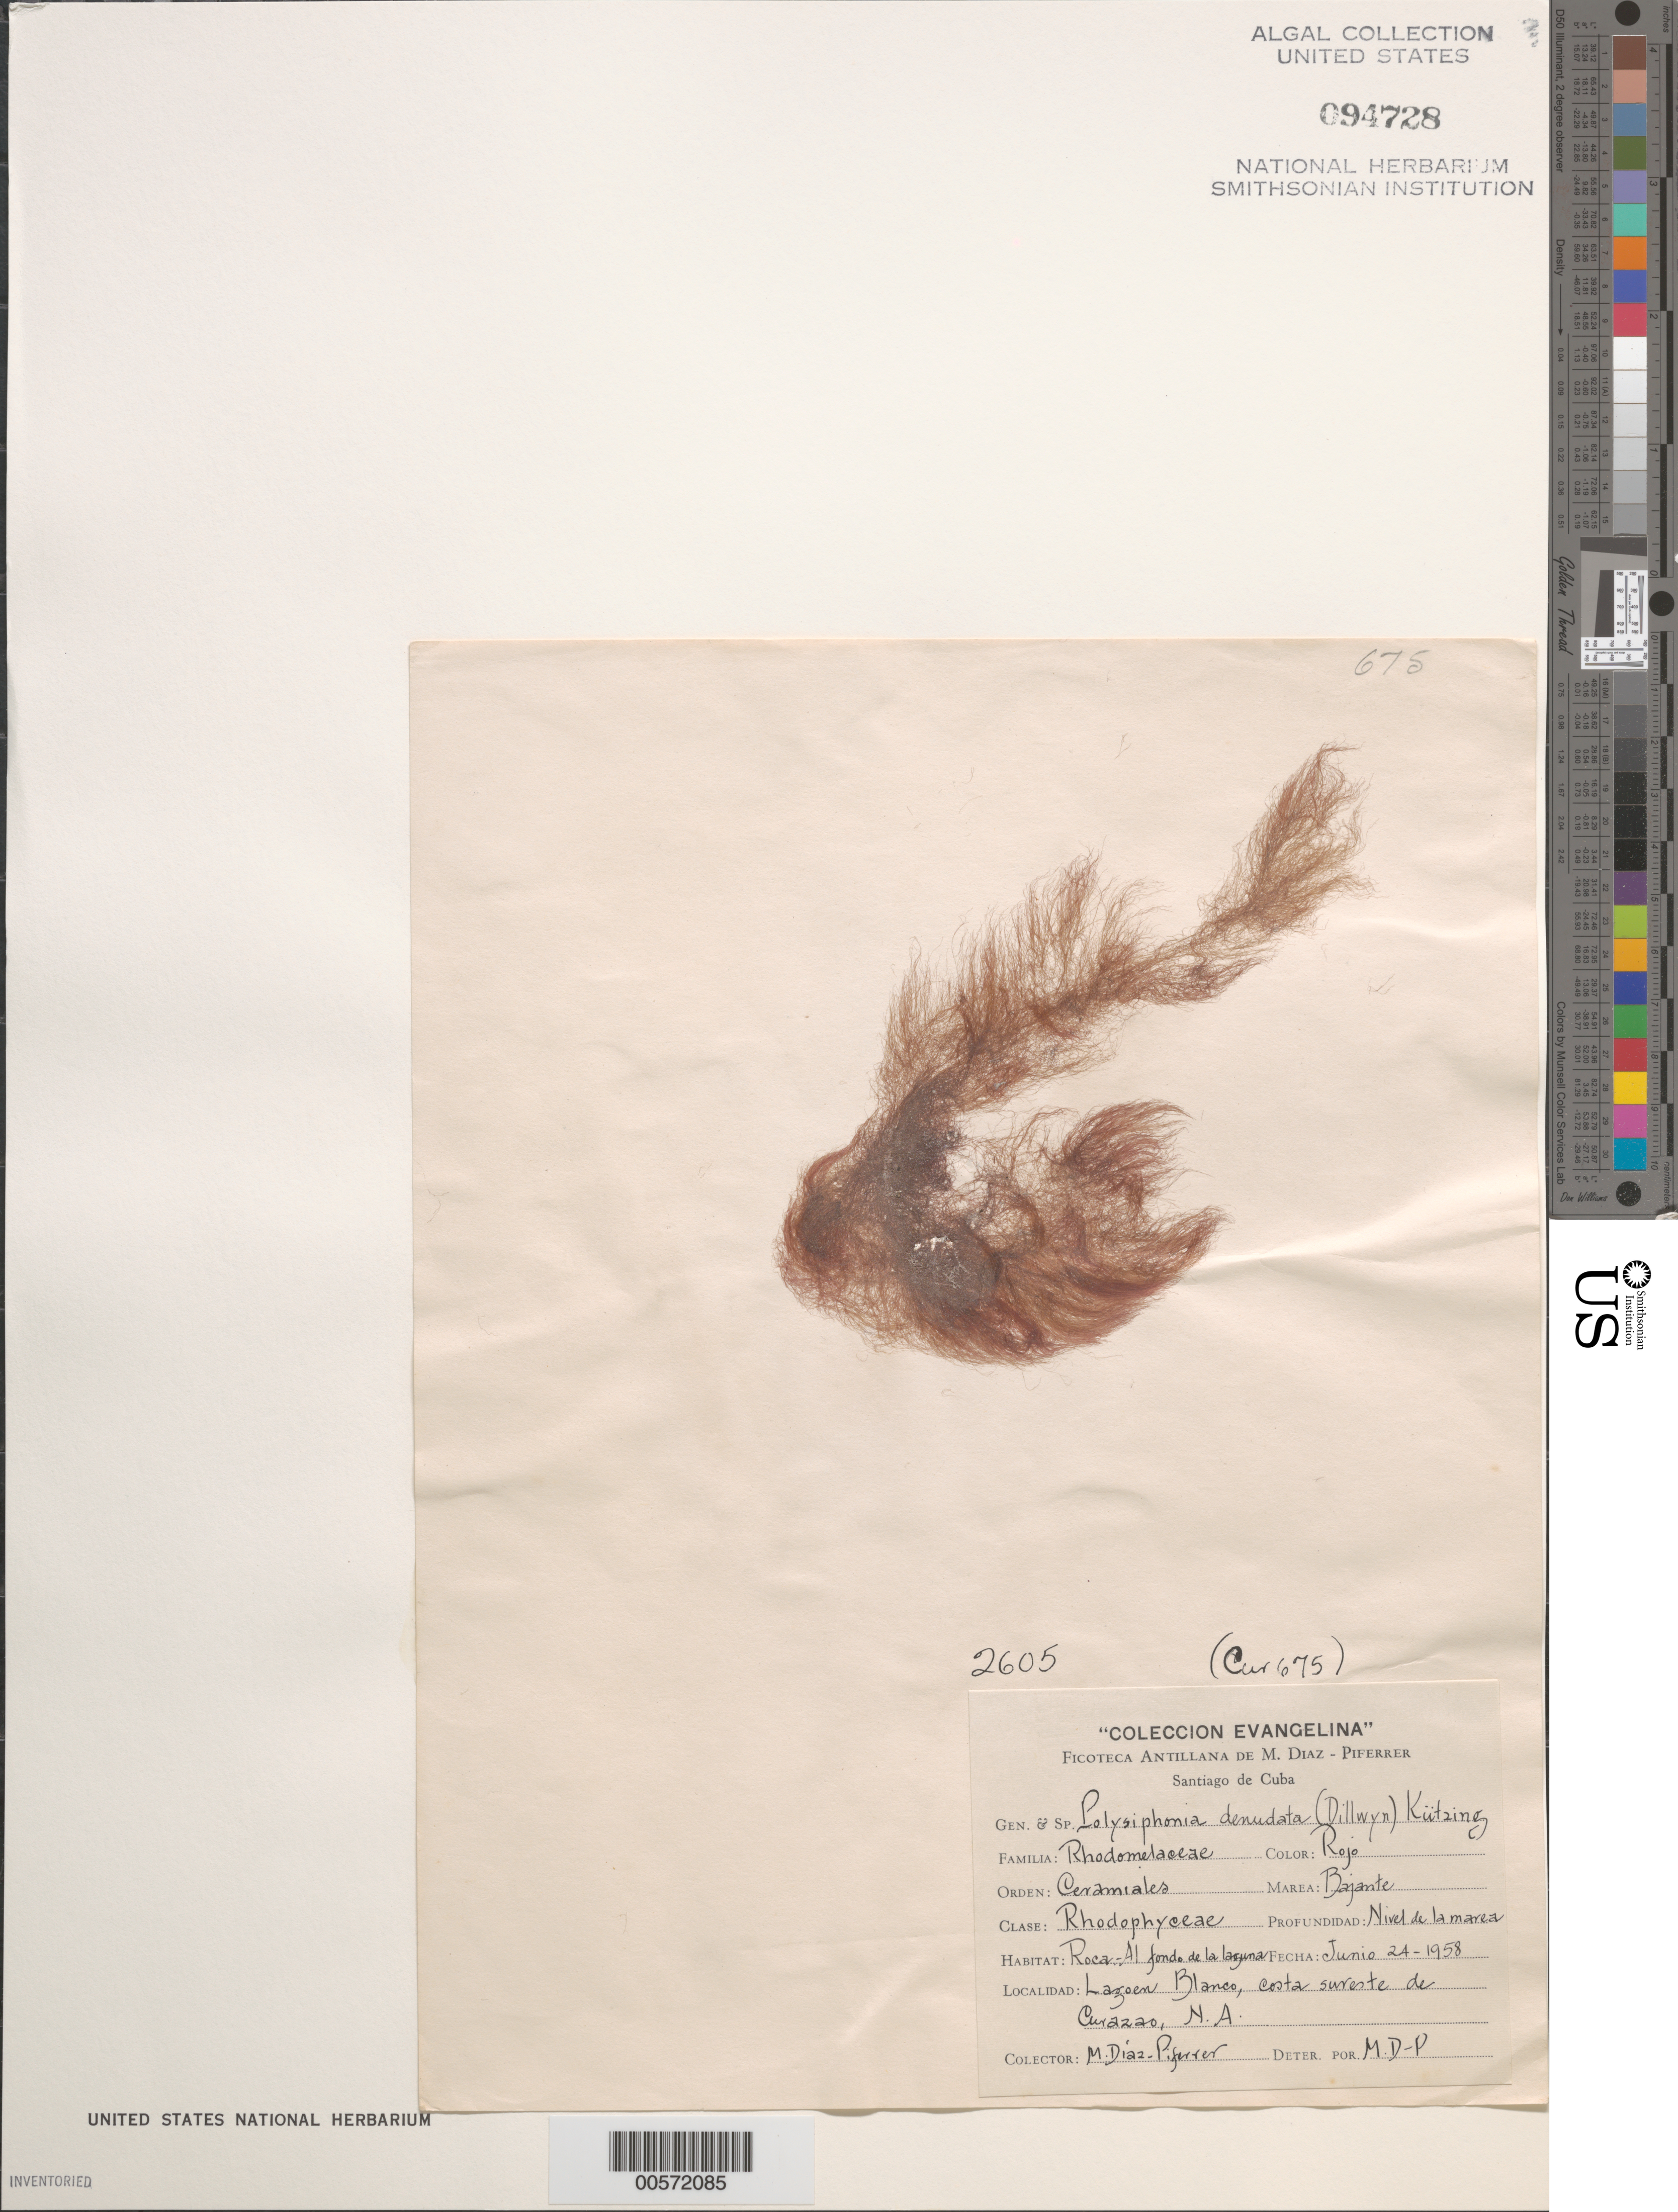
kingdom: Plantae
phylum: Rhodophyta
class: Florideophyceae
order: Ceramiales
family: Rhodomelaceae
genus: Carradoriella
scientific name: Carradoriella denudata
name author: (Dillwyn) Savoie & G.W. Saunders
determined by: Algae name updating Project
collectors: M. Diaz-Piferrer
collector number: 2605 & CUR. 675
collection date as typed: Junio 24-1958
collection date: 1958-06-24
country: Curaçao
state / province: ABC Islands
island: Curaçao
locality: Lagoen Blanco, SE coast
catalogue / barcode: US 94728